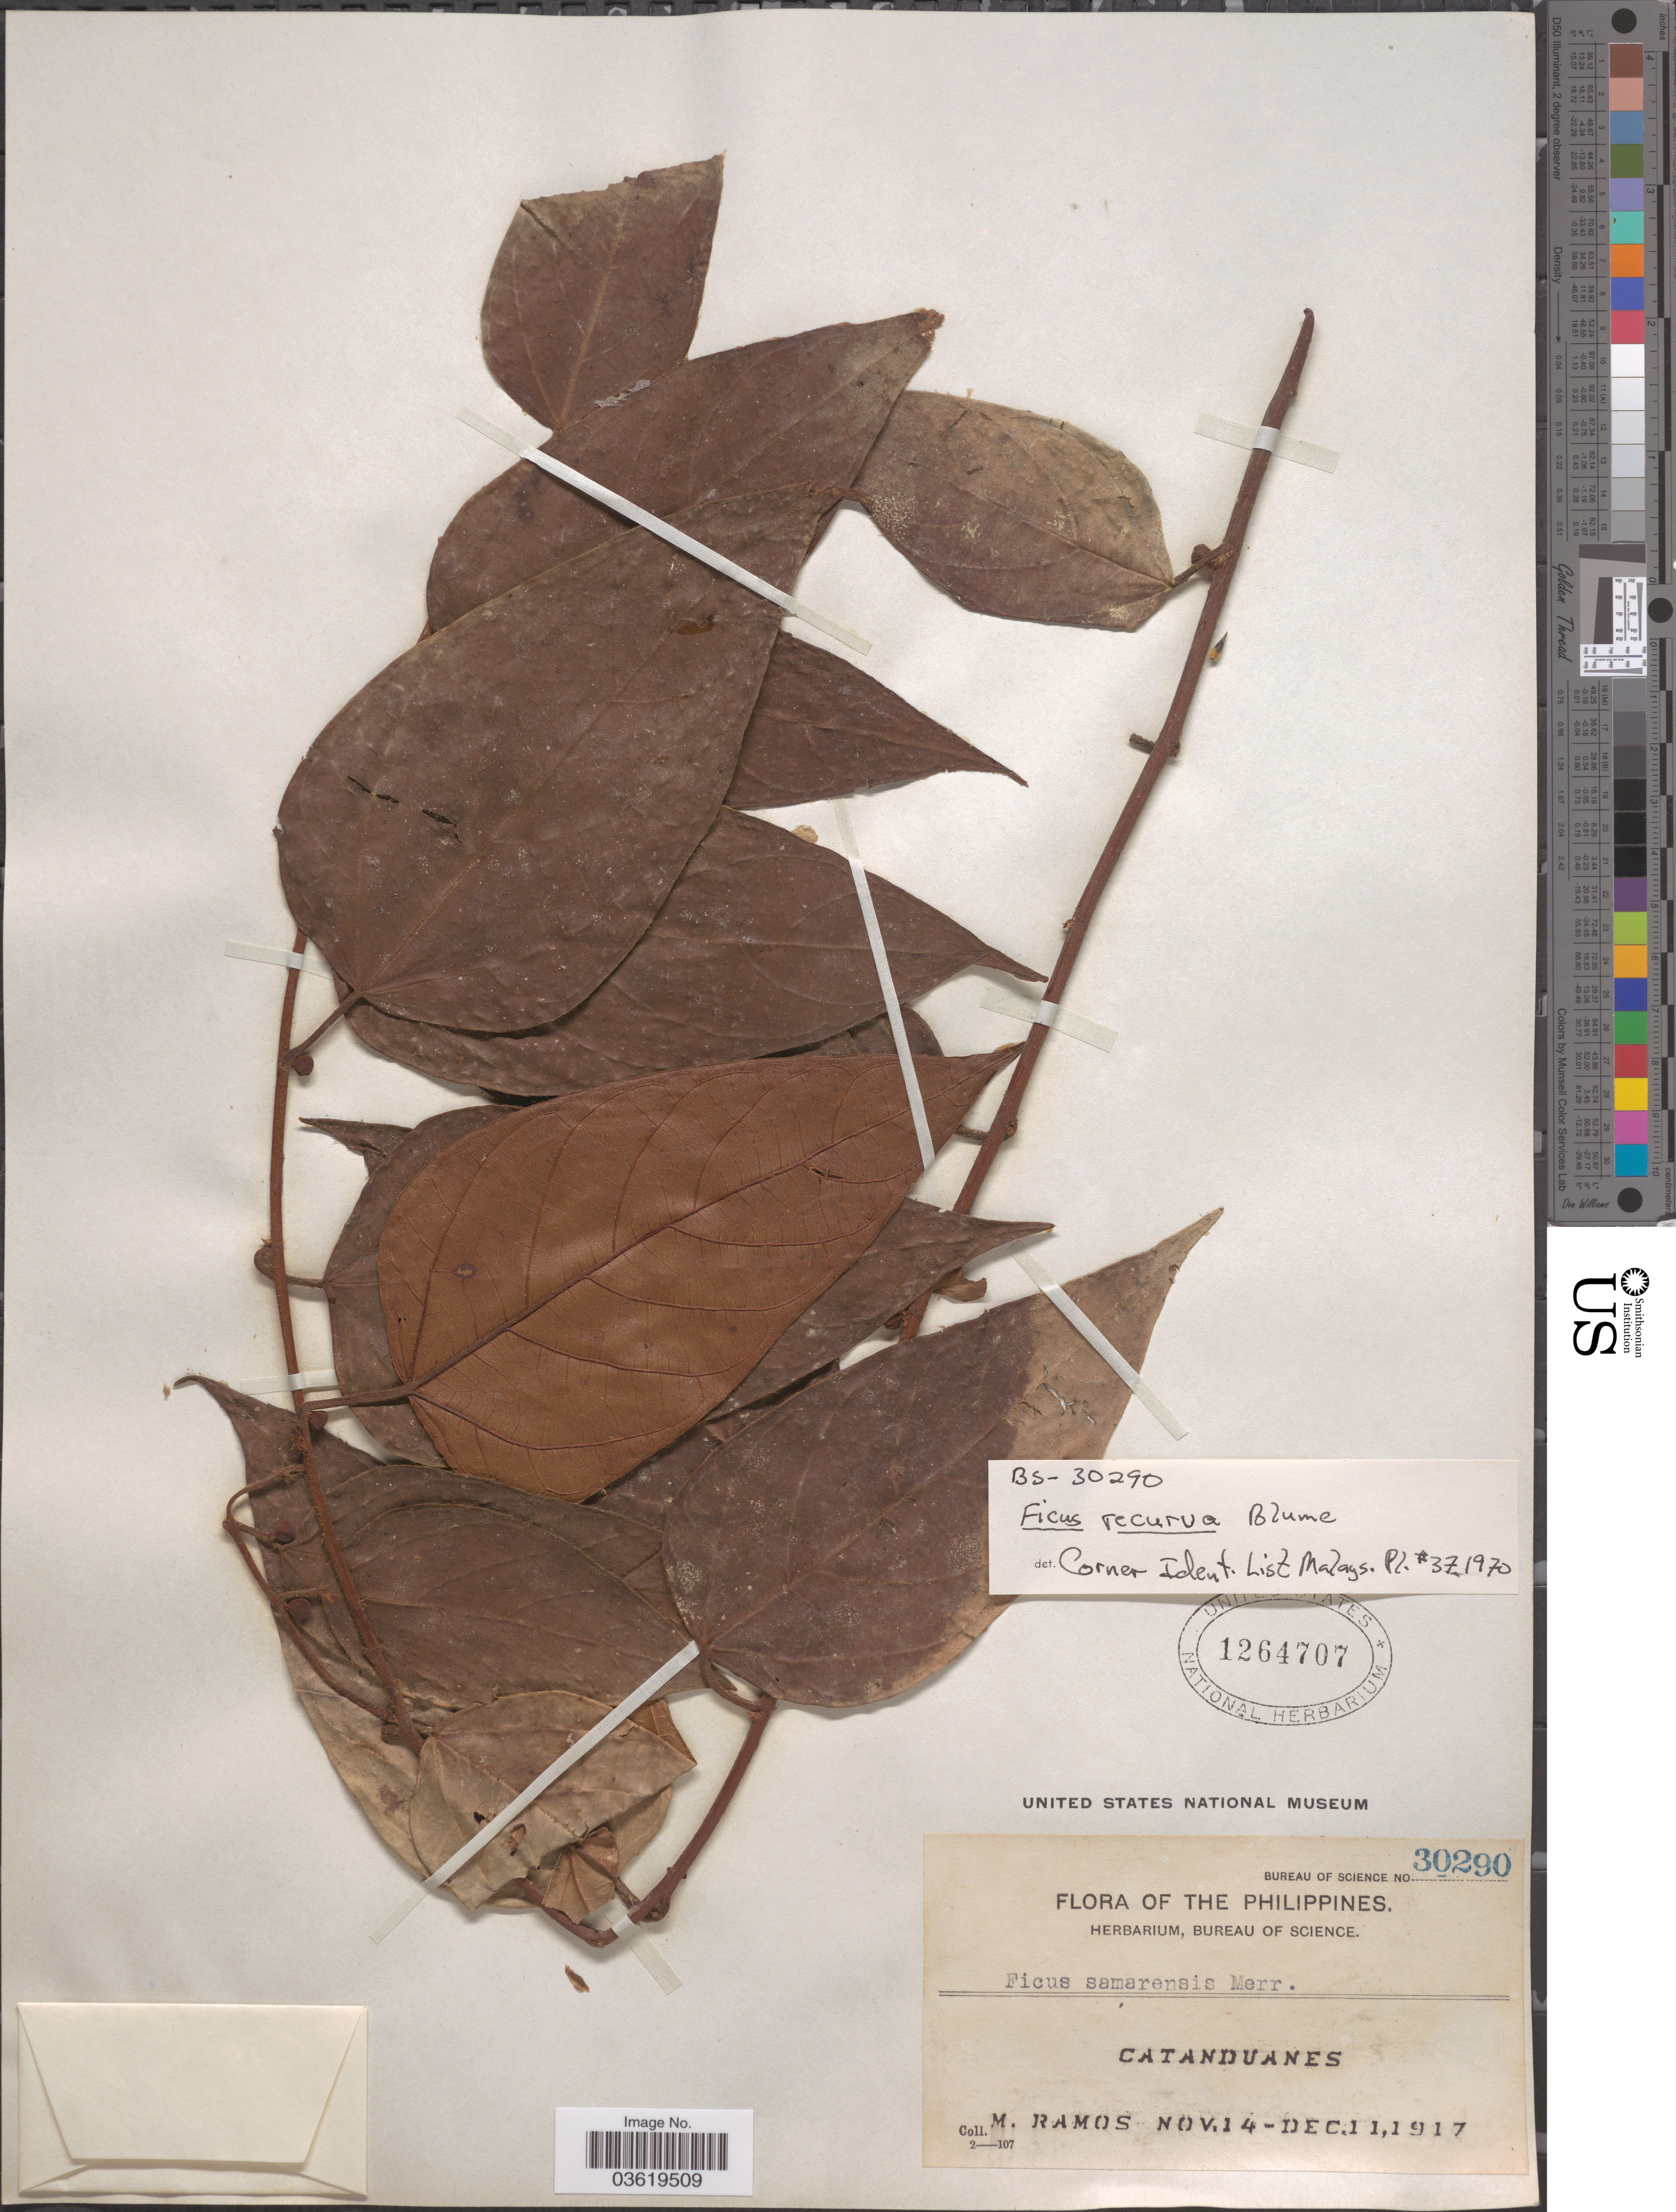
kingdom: Plantae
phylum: Tracheophyta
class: Magnoliopsida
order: Rosales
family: Moraceae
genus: Ficus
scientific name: Ficus recurva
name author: Blume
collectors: M. Ramos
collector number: Bureau of Science 30290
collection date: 1917-11-14/1917-12-11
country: Philippines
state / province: Bicol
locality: Catanduanes.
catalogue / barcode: US 1264707